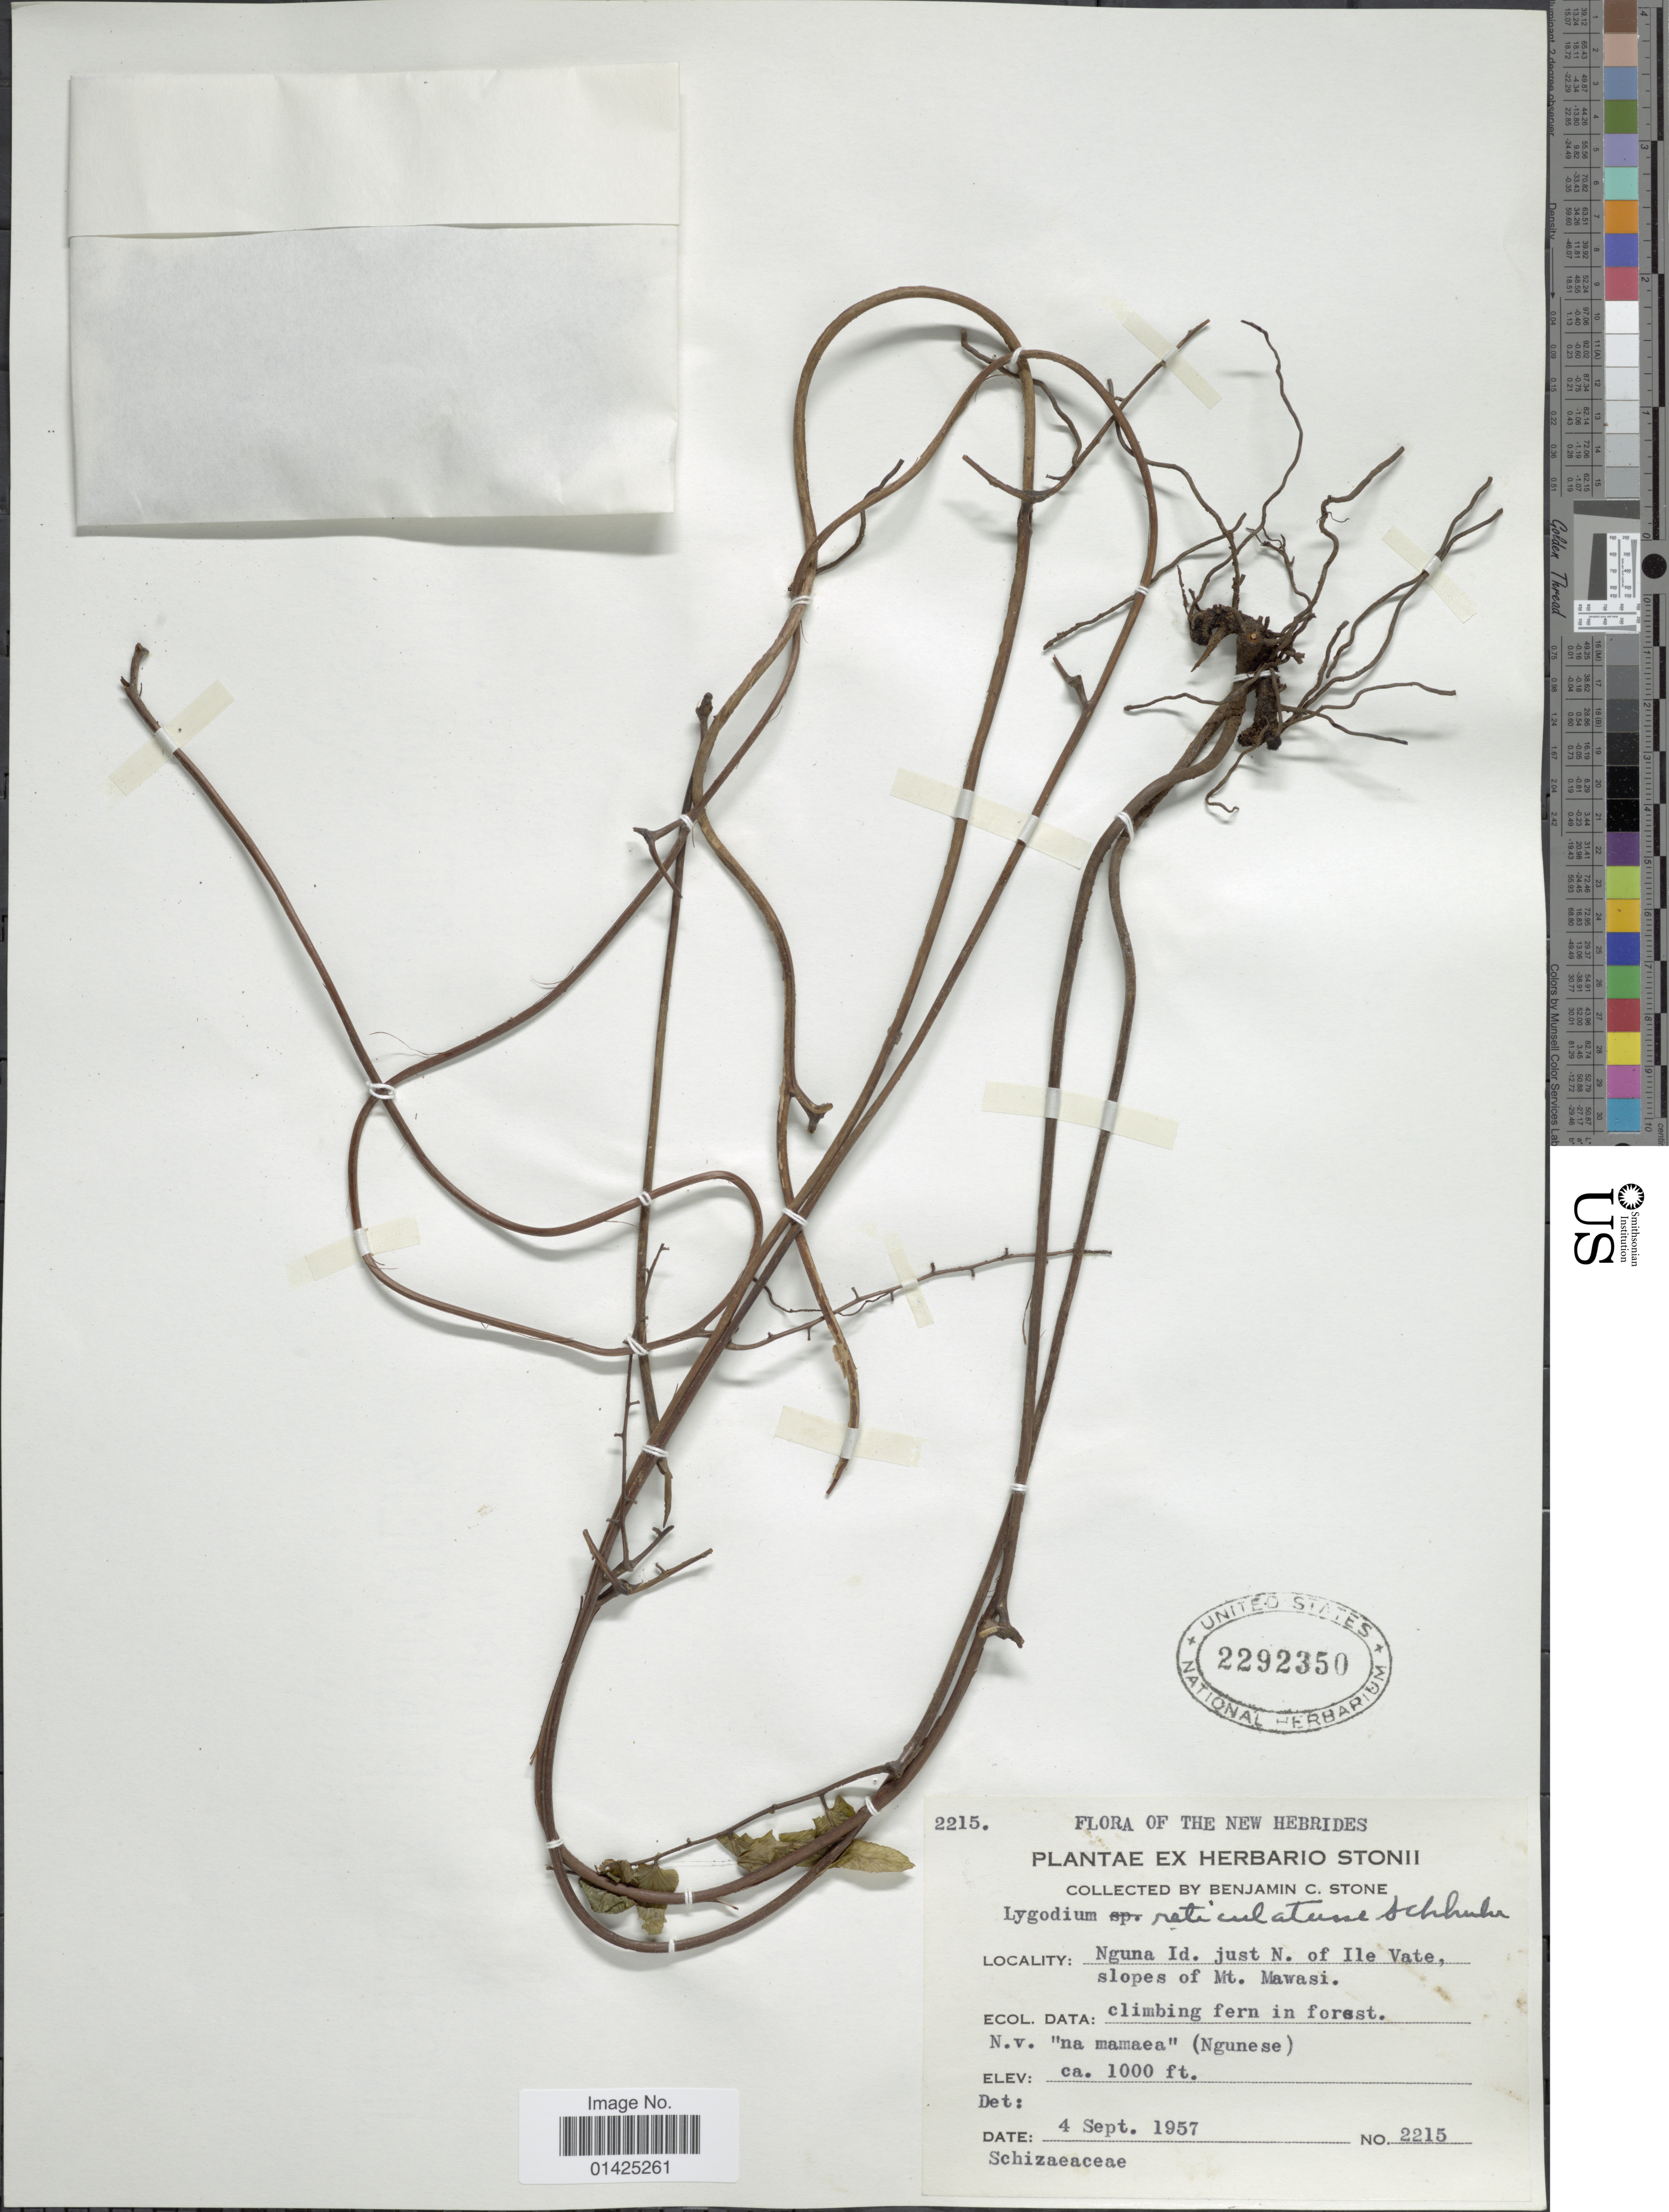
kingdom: Plantae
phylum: Tracheophyta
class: Polypodiopsida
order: Schizaeales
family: Lygodiaceae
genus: Lygodium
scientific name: Lygodium reticulatum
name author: Schkuhr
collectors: B. C. Stone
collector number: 2215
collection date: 1957-09-04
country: Vanuatu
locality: New Hebrides, Nguna Id. just N. of Ile Vate, slopes of Mt. Mawasi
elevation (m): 305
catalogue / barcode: US 2292350